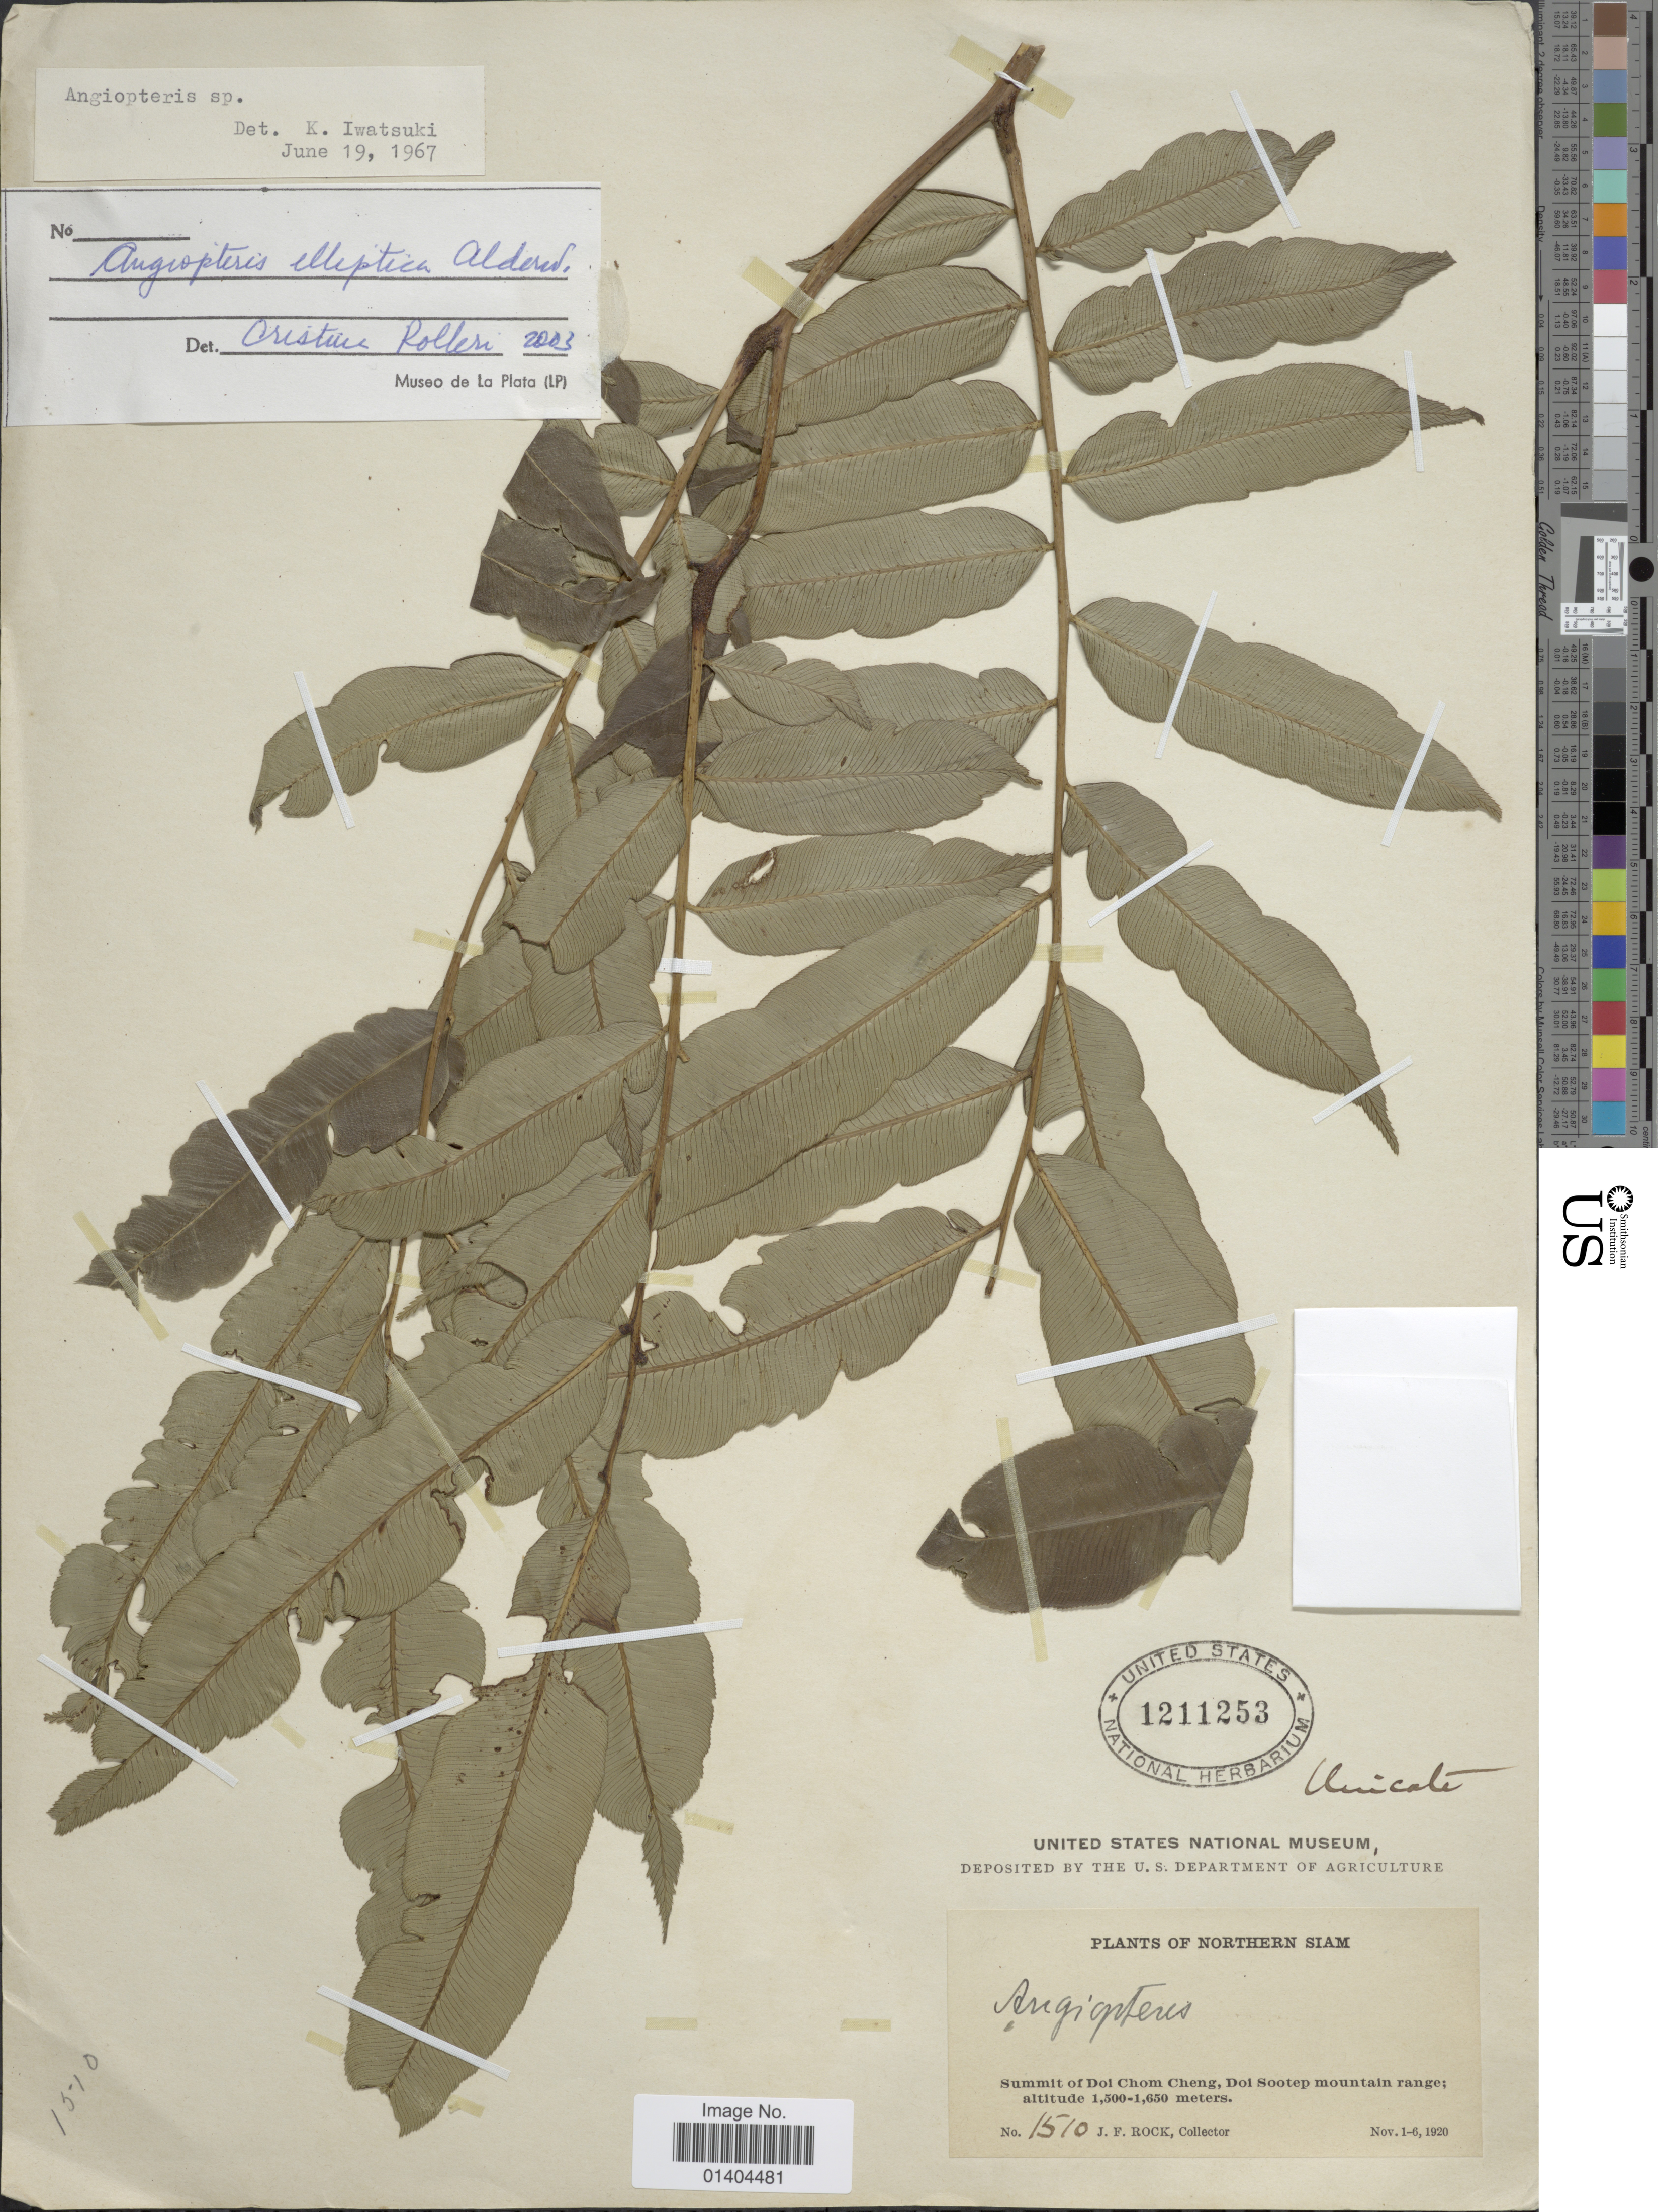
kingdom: Plantae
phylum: Tracheophyta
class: Polypodiopsida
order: Marattiales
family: Marattiaceae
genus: Angiopteris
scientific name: Angiopteris evecta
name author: (G. Forst.) Hoffm.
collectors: J. Rock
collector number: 1510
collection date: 1920-11-01/1920-11-06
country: Thailand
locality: Northern Siam, Summit of Doi Chom Chen, Doi Sootep mountain range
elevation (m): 1500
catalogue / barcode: US 121153